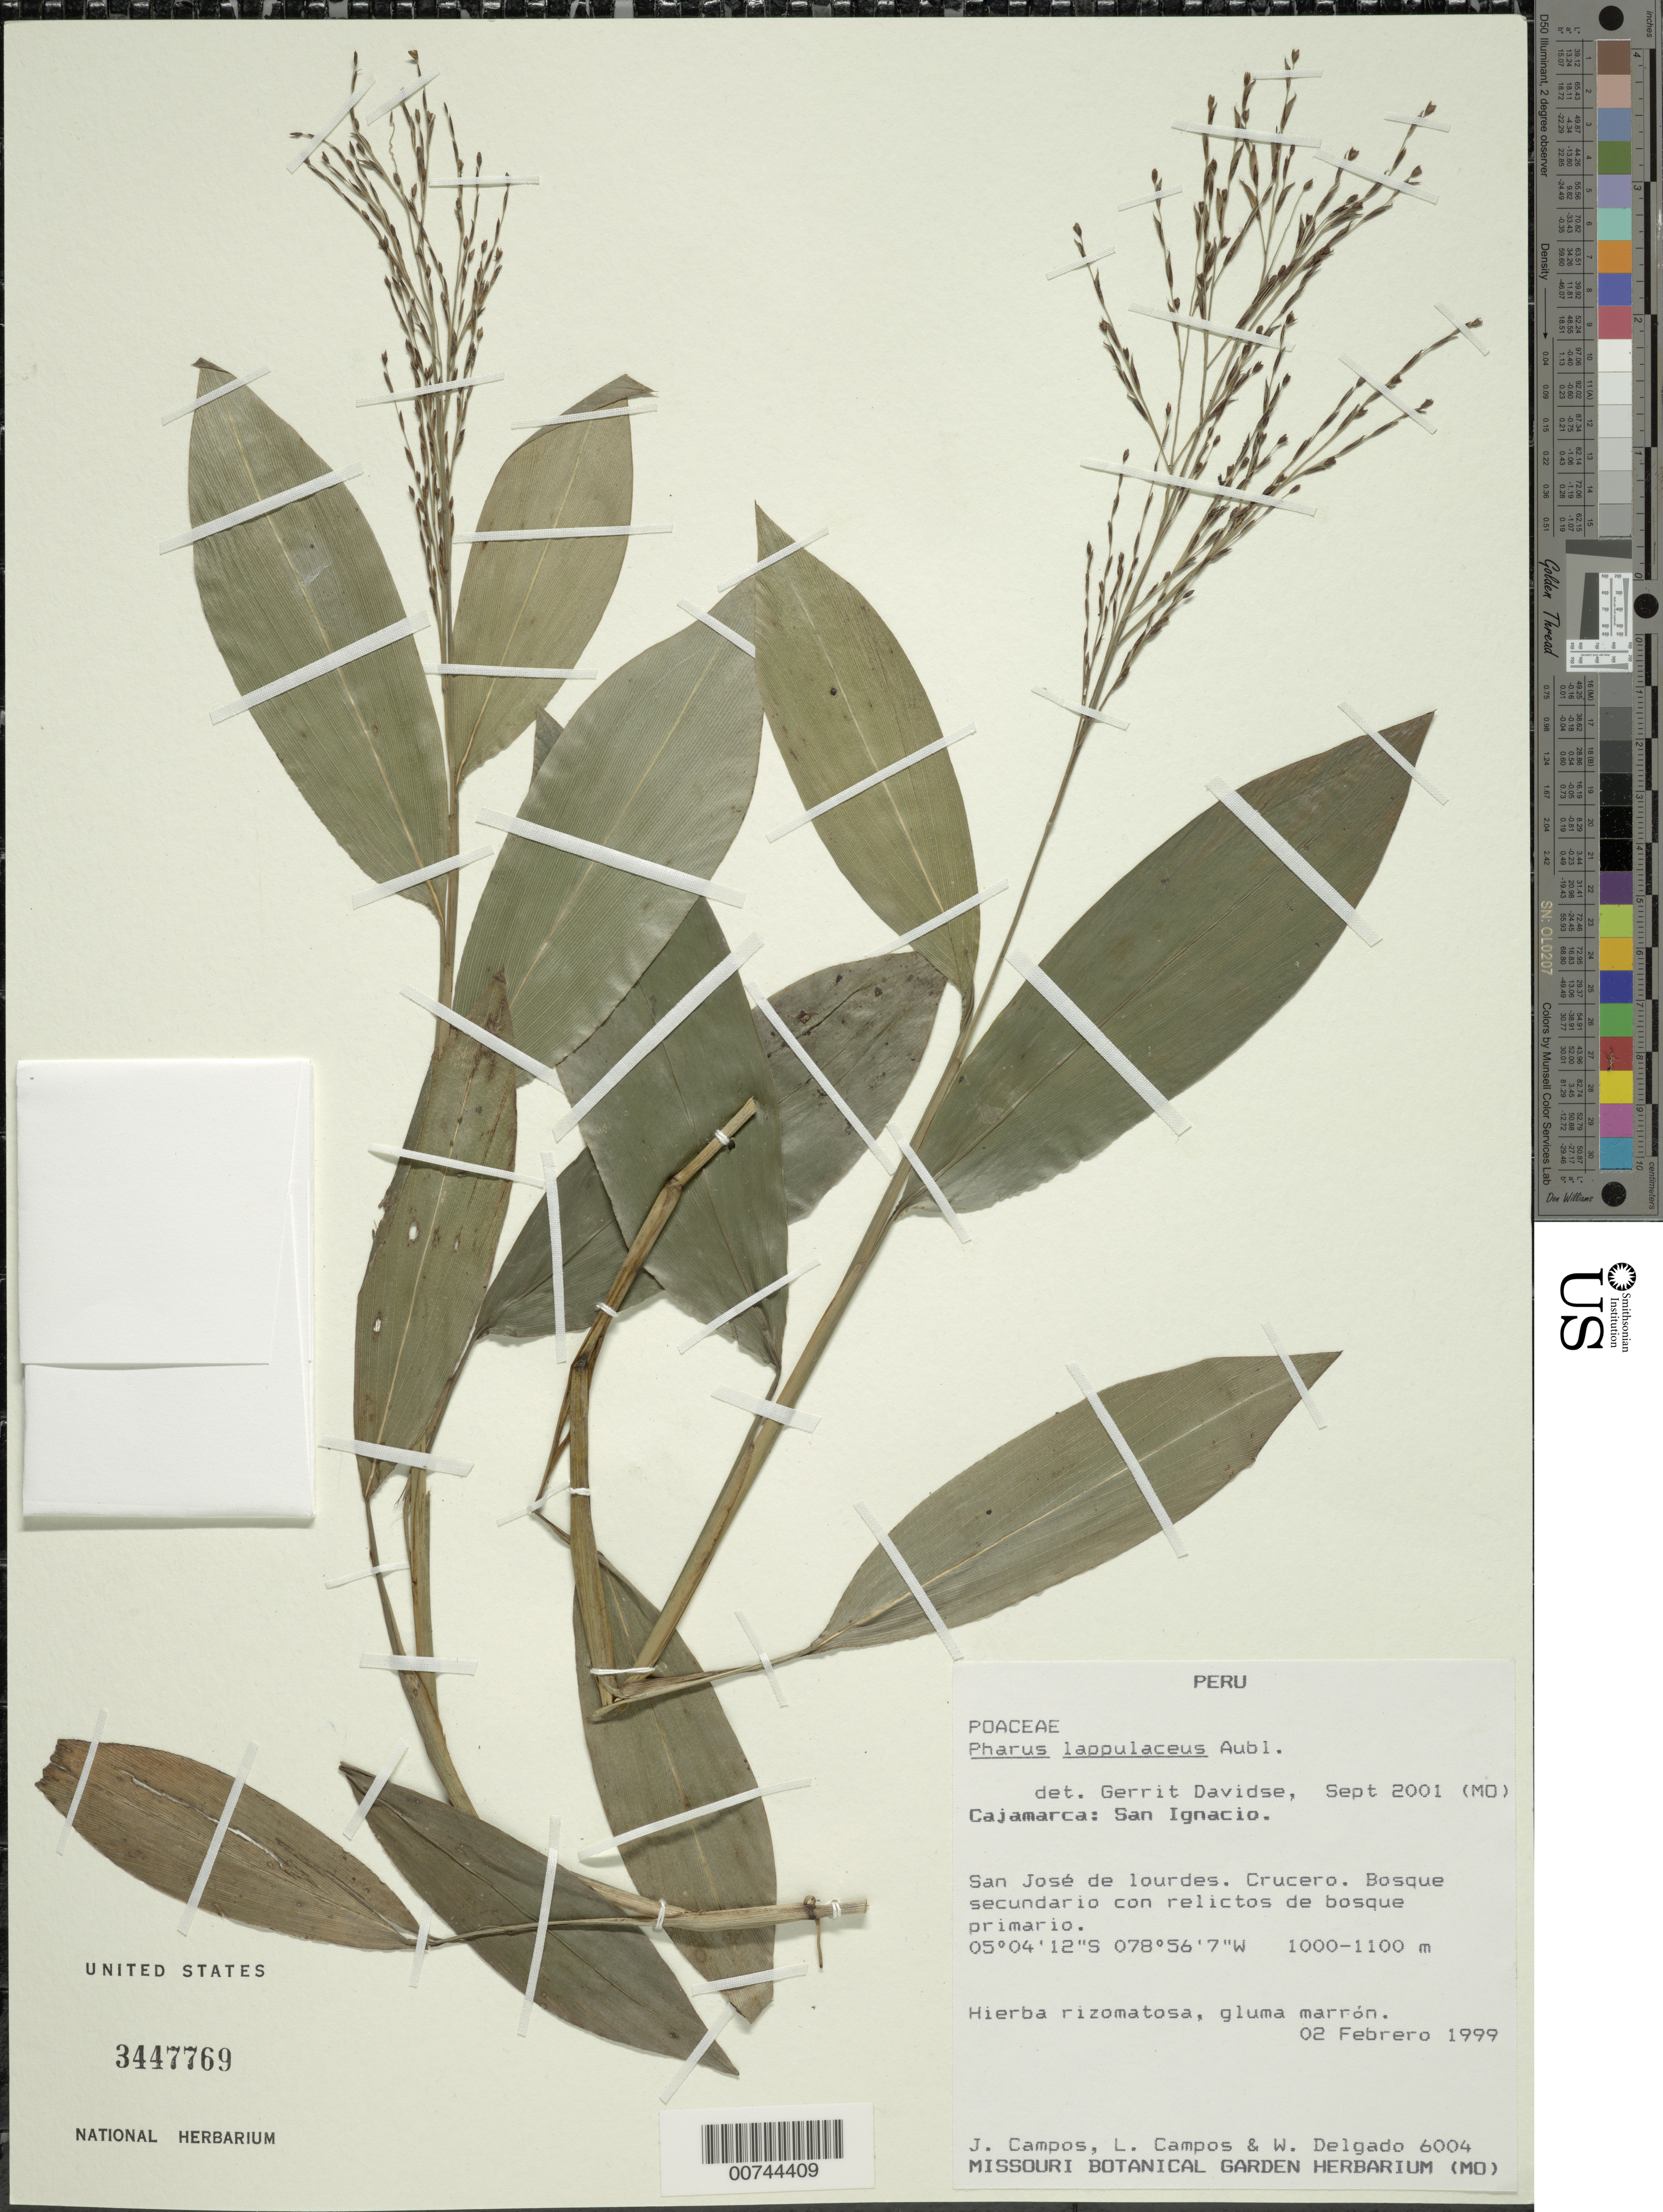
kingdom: Plantae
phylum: Tracheophyta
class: Liliopsida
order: Poales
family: Poaceae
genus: Pharus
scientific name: Pharus lappulaceus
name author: Aubl.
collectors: J. Campos, L. Campos & W. Delgado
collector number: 6004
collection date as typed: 02 Feb 1999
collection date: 1999-02-02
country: Peru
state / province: Cajamarca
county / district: San Ignacio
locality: San Jose de Lourdes, Crucero.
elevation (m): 1000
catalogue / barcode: US 3447769